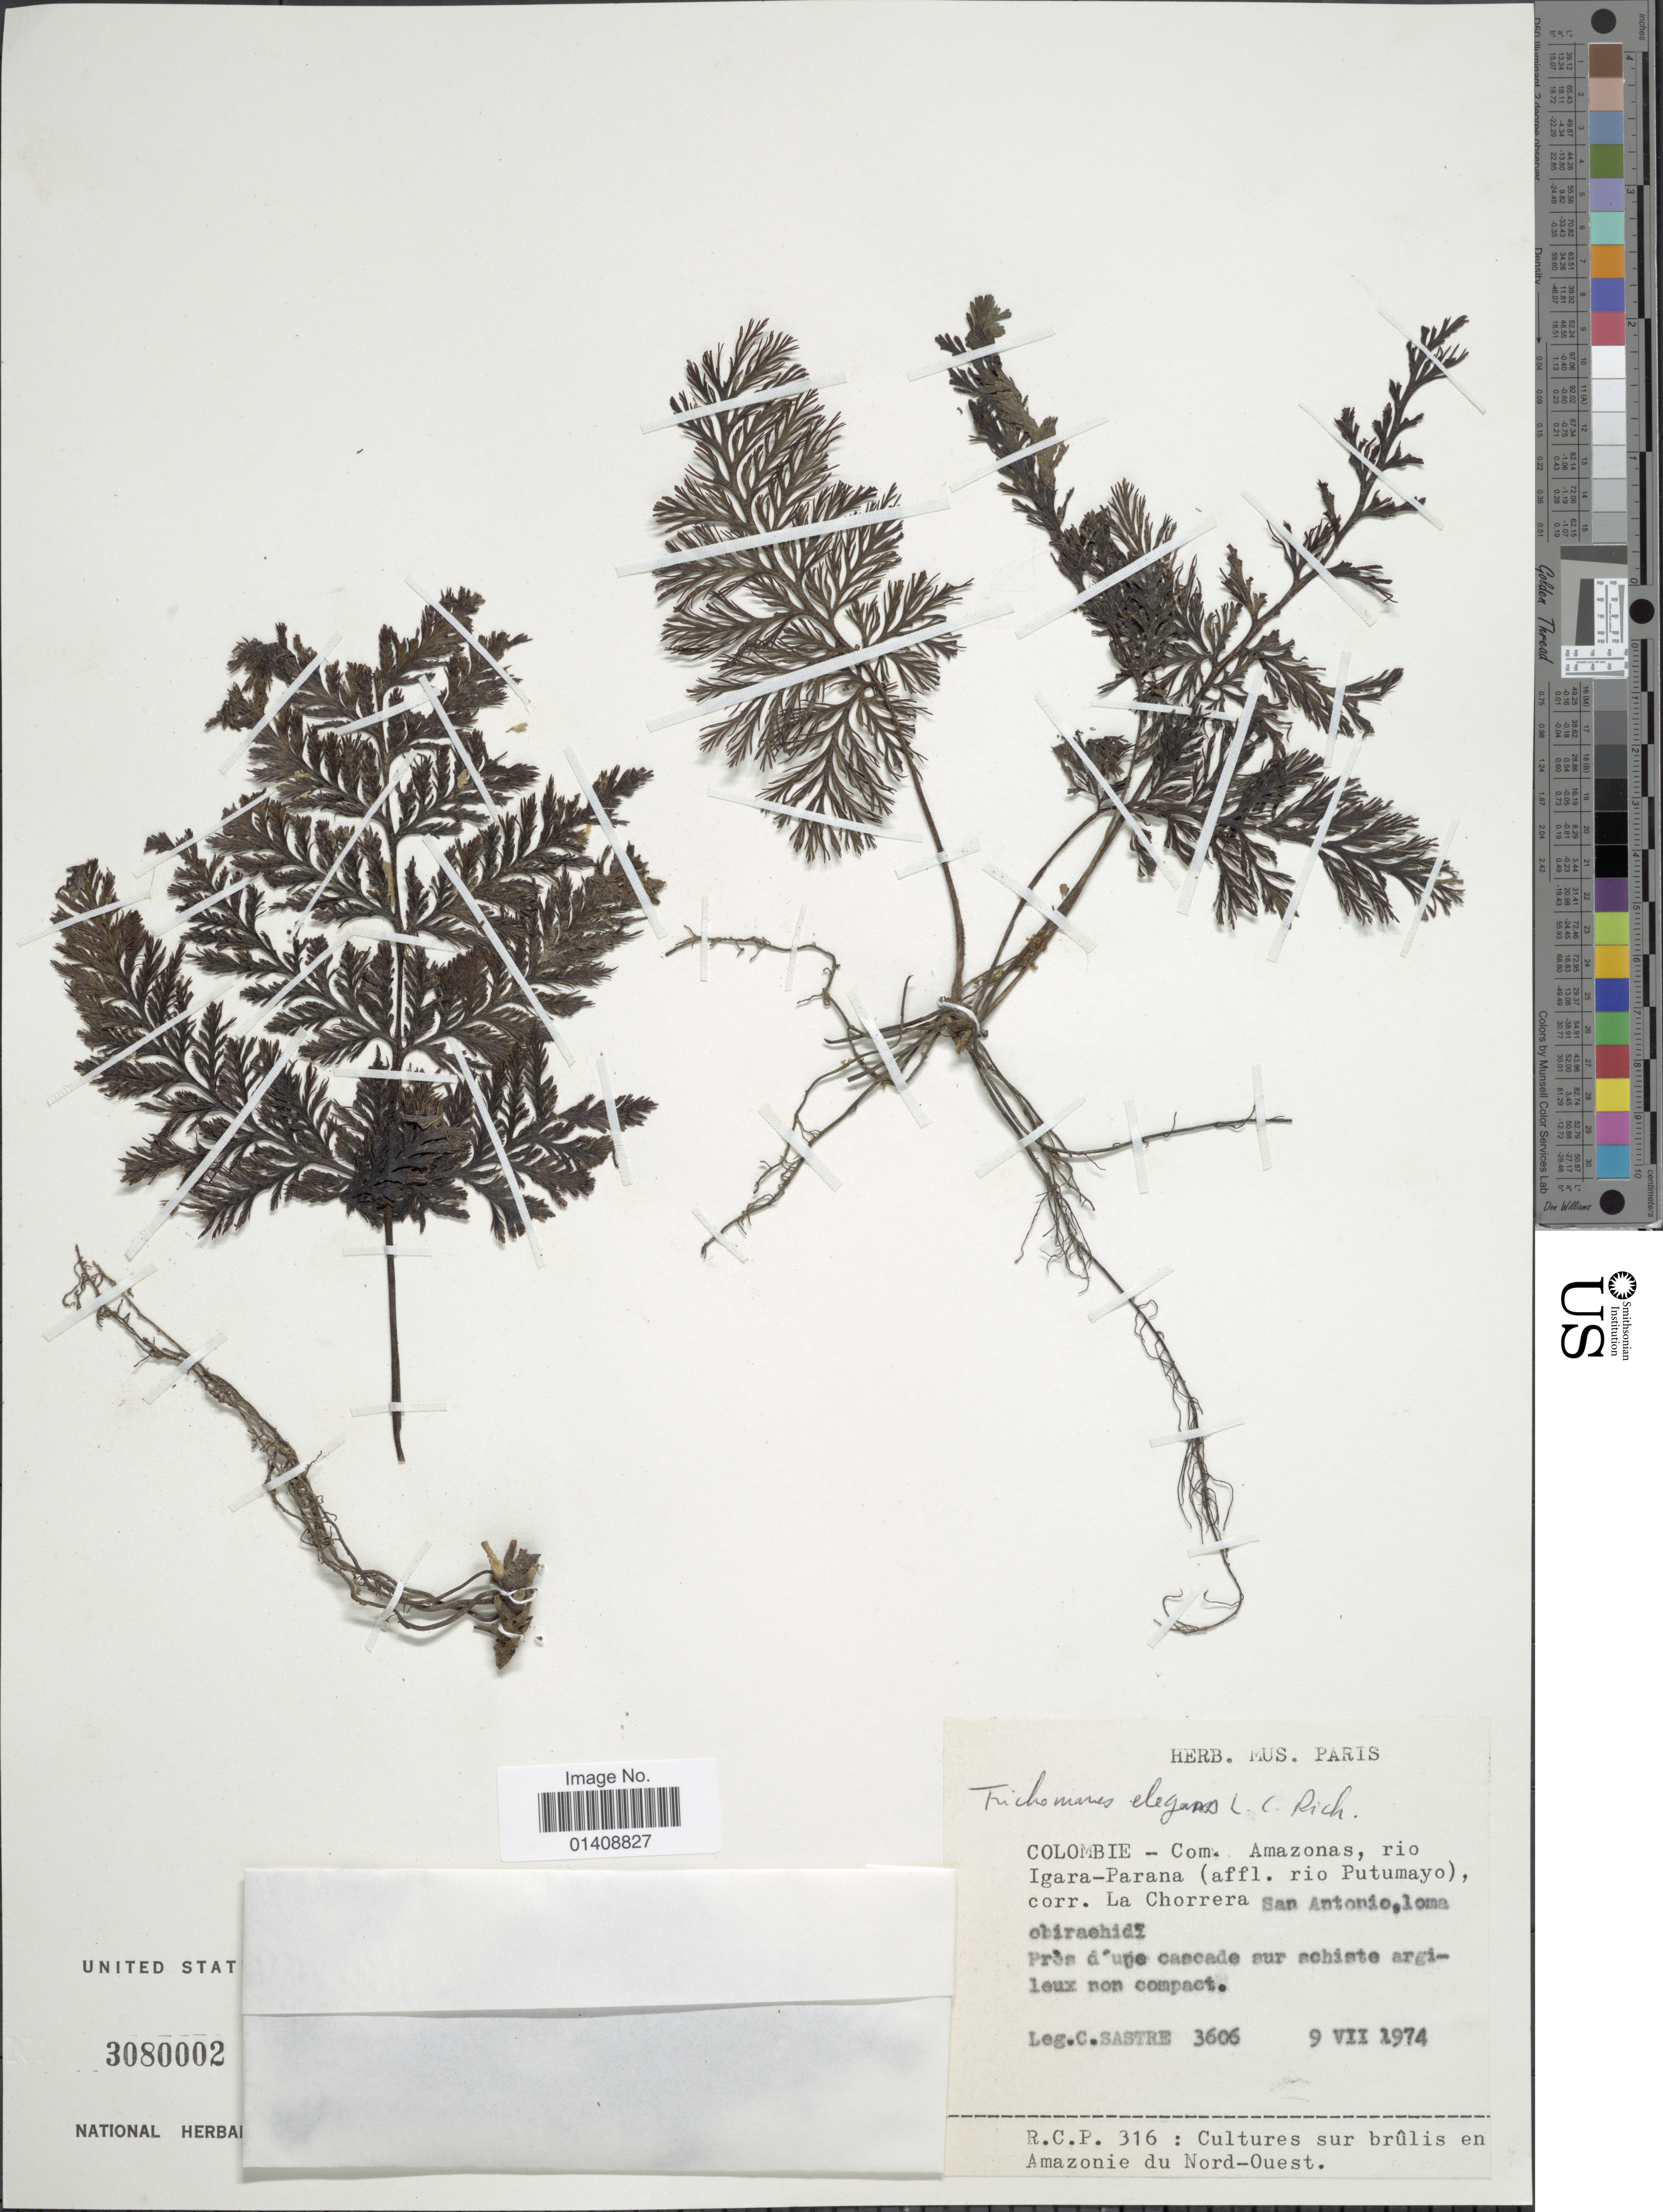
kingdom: Plantae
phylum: Tracheophyta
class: Polypodiopsida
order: Hymenophyllales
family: Hymenophyllaceae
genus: Trichomanes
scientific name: Trichomanes elegans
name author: Rich.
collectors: C. Sastre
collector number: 3606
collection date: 1974-07-09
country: Colombia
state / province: Amazônas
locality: Rio Igara-Parana (affl. rio Putumayo), corr. La Chorrera San Antonio.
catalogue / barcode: US 3080002